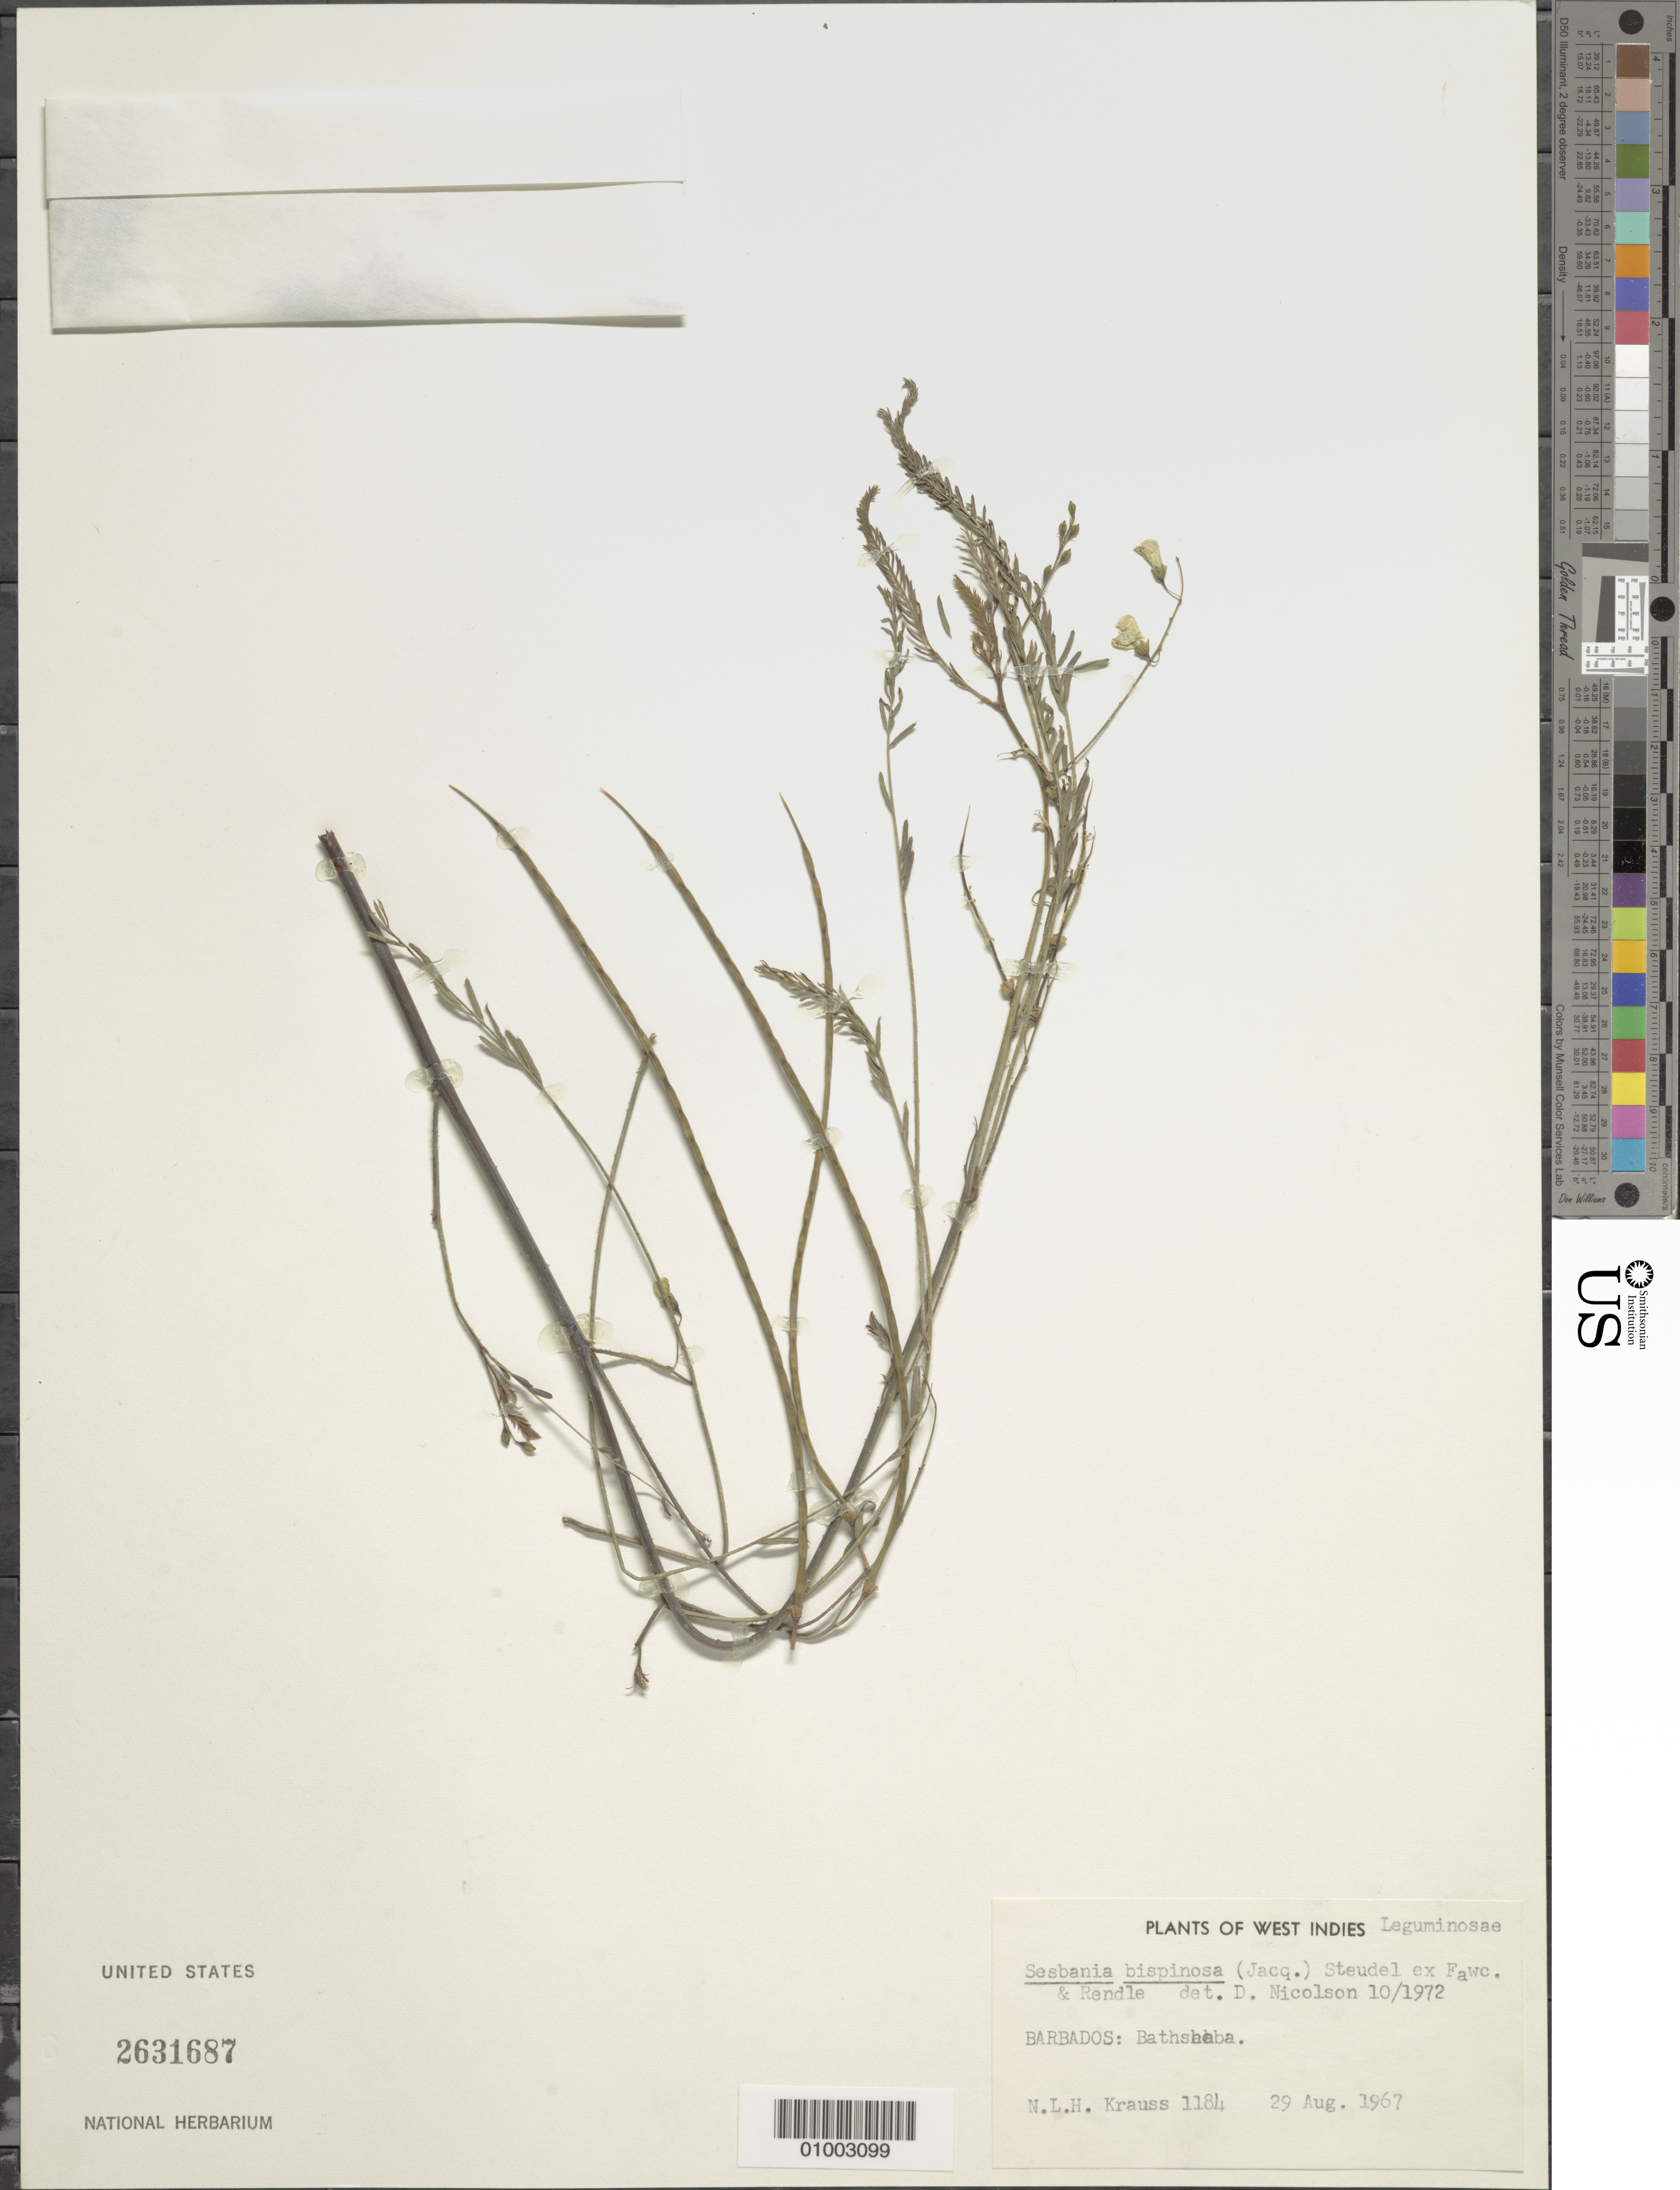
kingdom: Plantae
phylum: Tracheophyta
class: Magnoliopsida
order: Fabales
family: Fabaceae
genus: Sesbania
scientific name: Sesbania bispinosa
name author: (Jacq.) Steud.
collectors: N. Krauss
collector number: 1184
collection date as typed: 29 Aug 1967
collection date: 1967-08-29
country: Barbados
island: Barbados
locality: Bathsheba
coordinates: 0 N, 0 E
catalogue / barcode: US 2631687